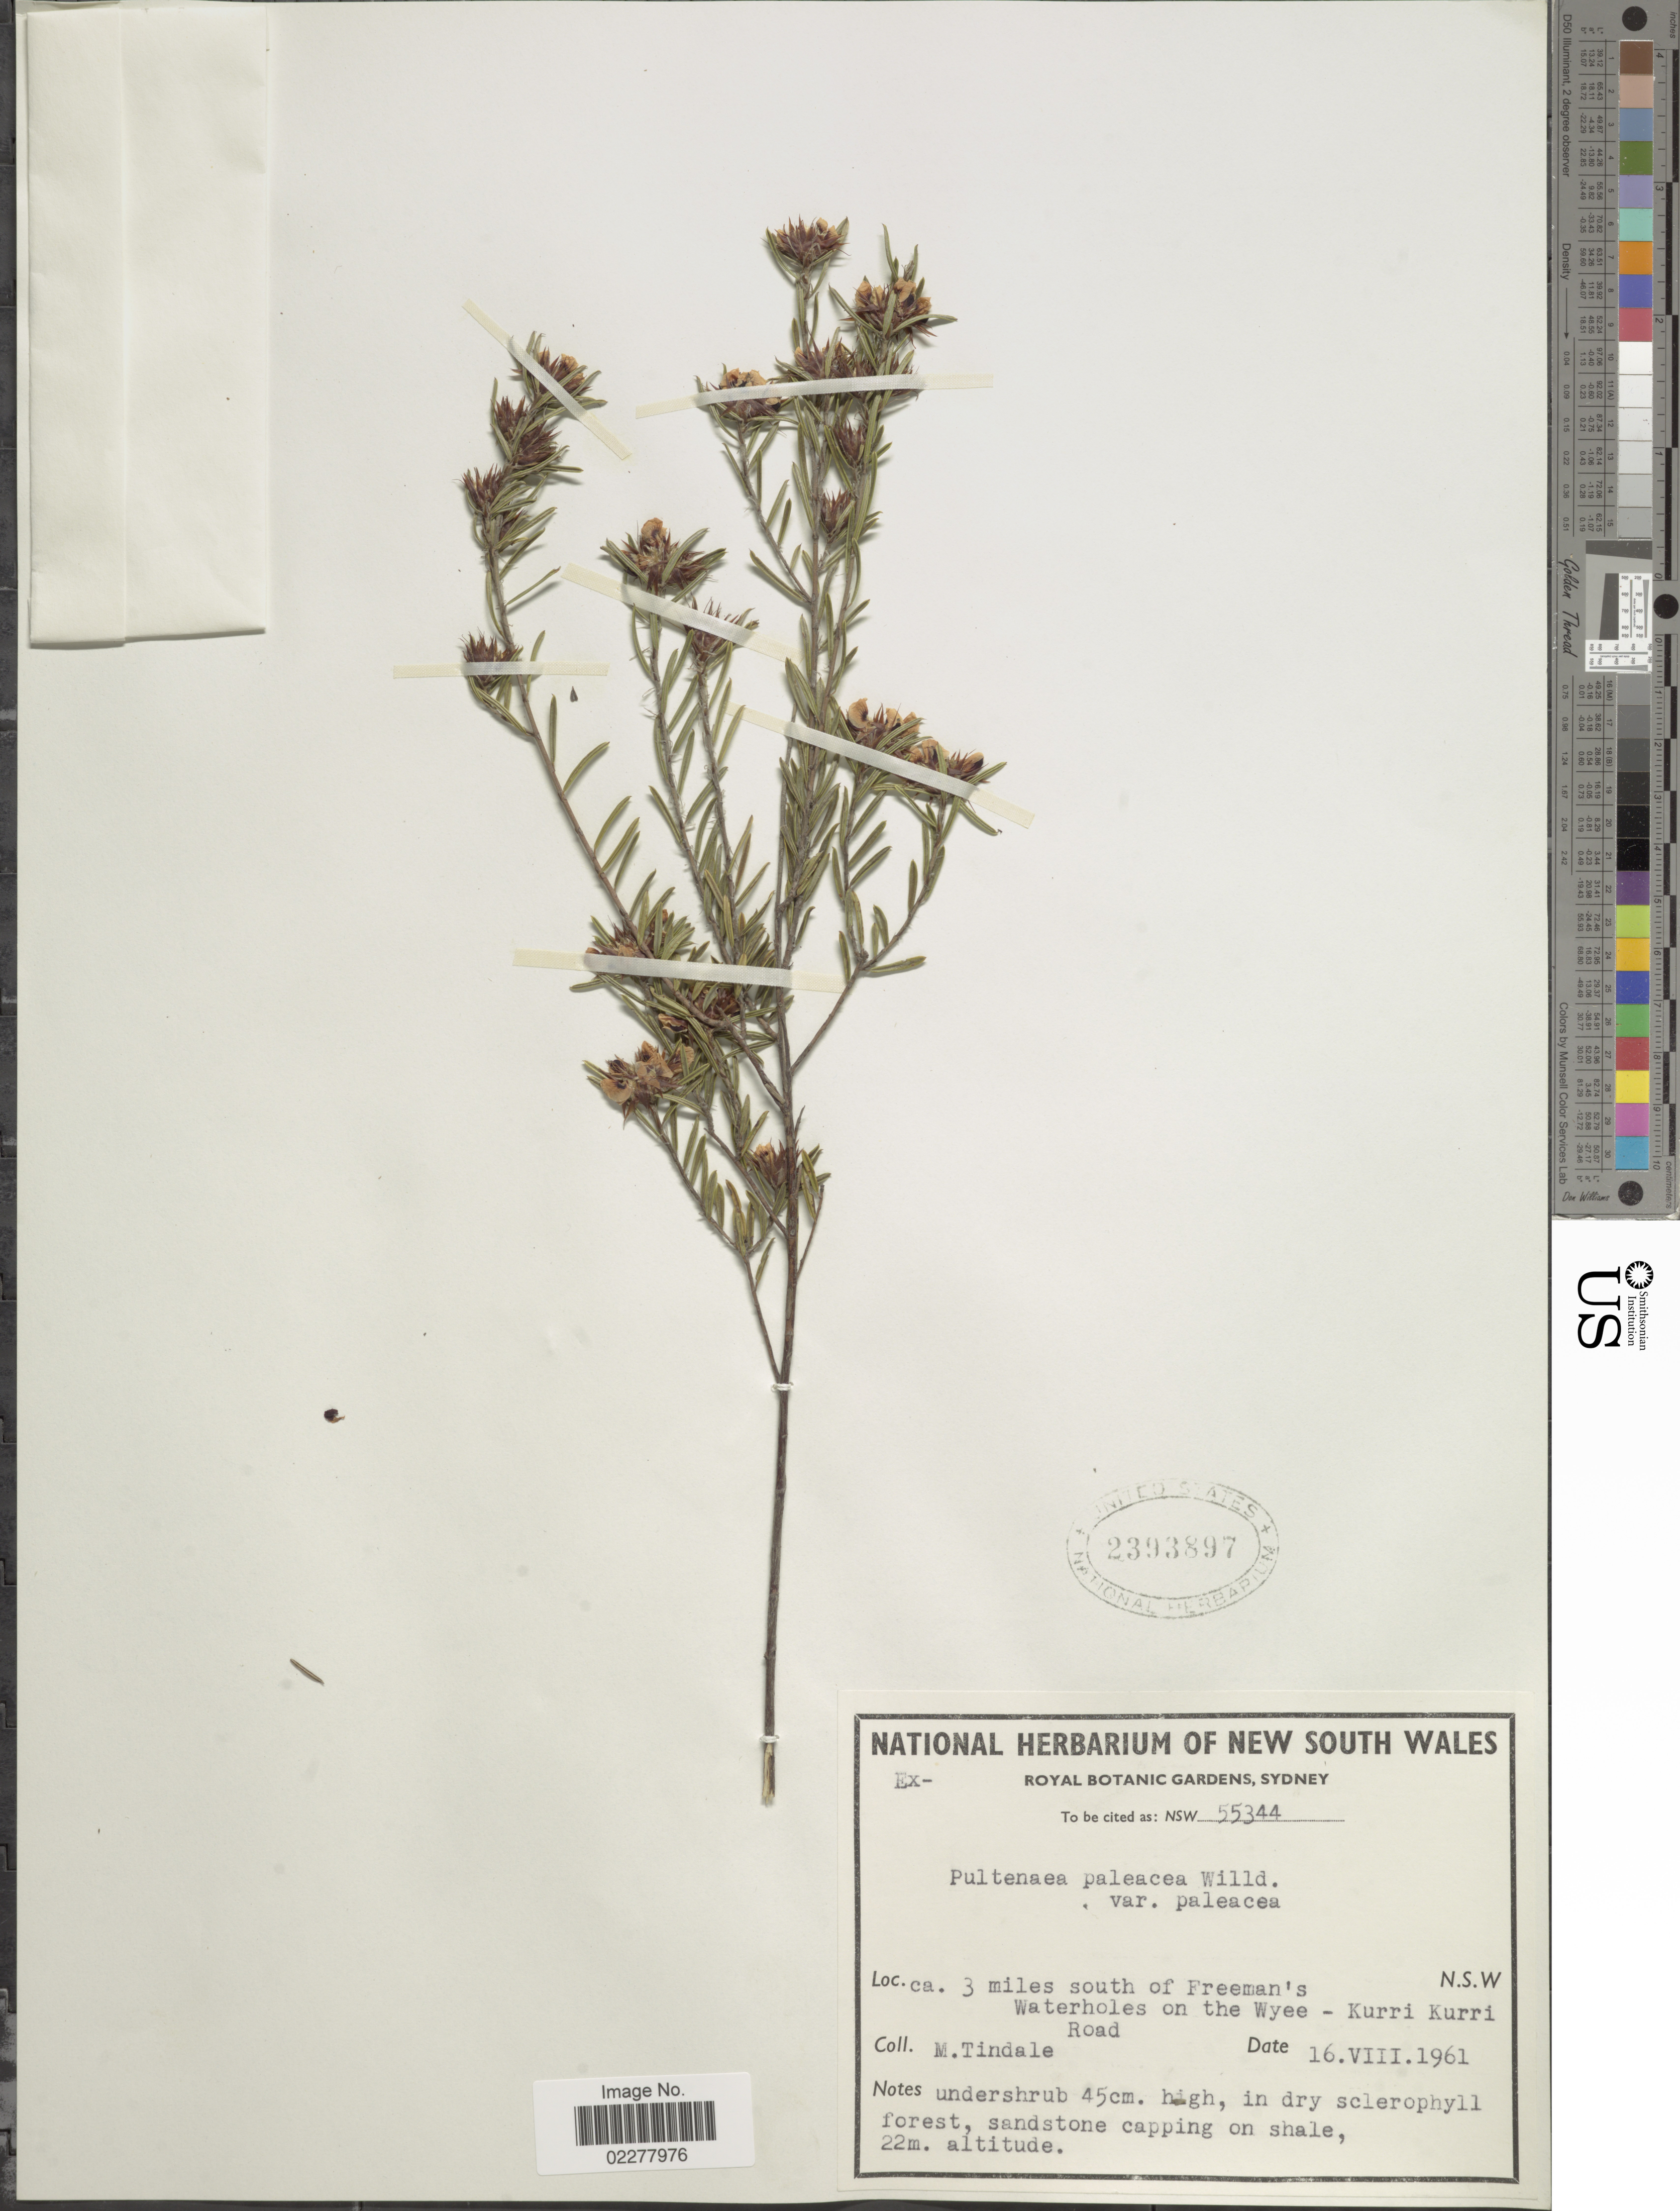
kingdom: Plantae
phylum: Tracheophyta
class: Magnoliopsida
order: Fabales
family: Fabaceae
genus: Pultenaea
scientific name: Pultenaea paleacea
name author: Willd.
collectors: M. D. Tindale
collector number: NSW 55344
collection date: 1961-08-16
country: Australia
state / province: New South Wales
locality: Ca. 3 miles south of Freeman's Waterholes on the Wyee - Kurri Kurri Road. N.S.W.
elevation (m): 22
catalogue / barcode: US 2393897